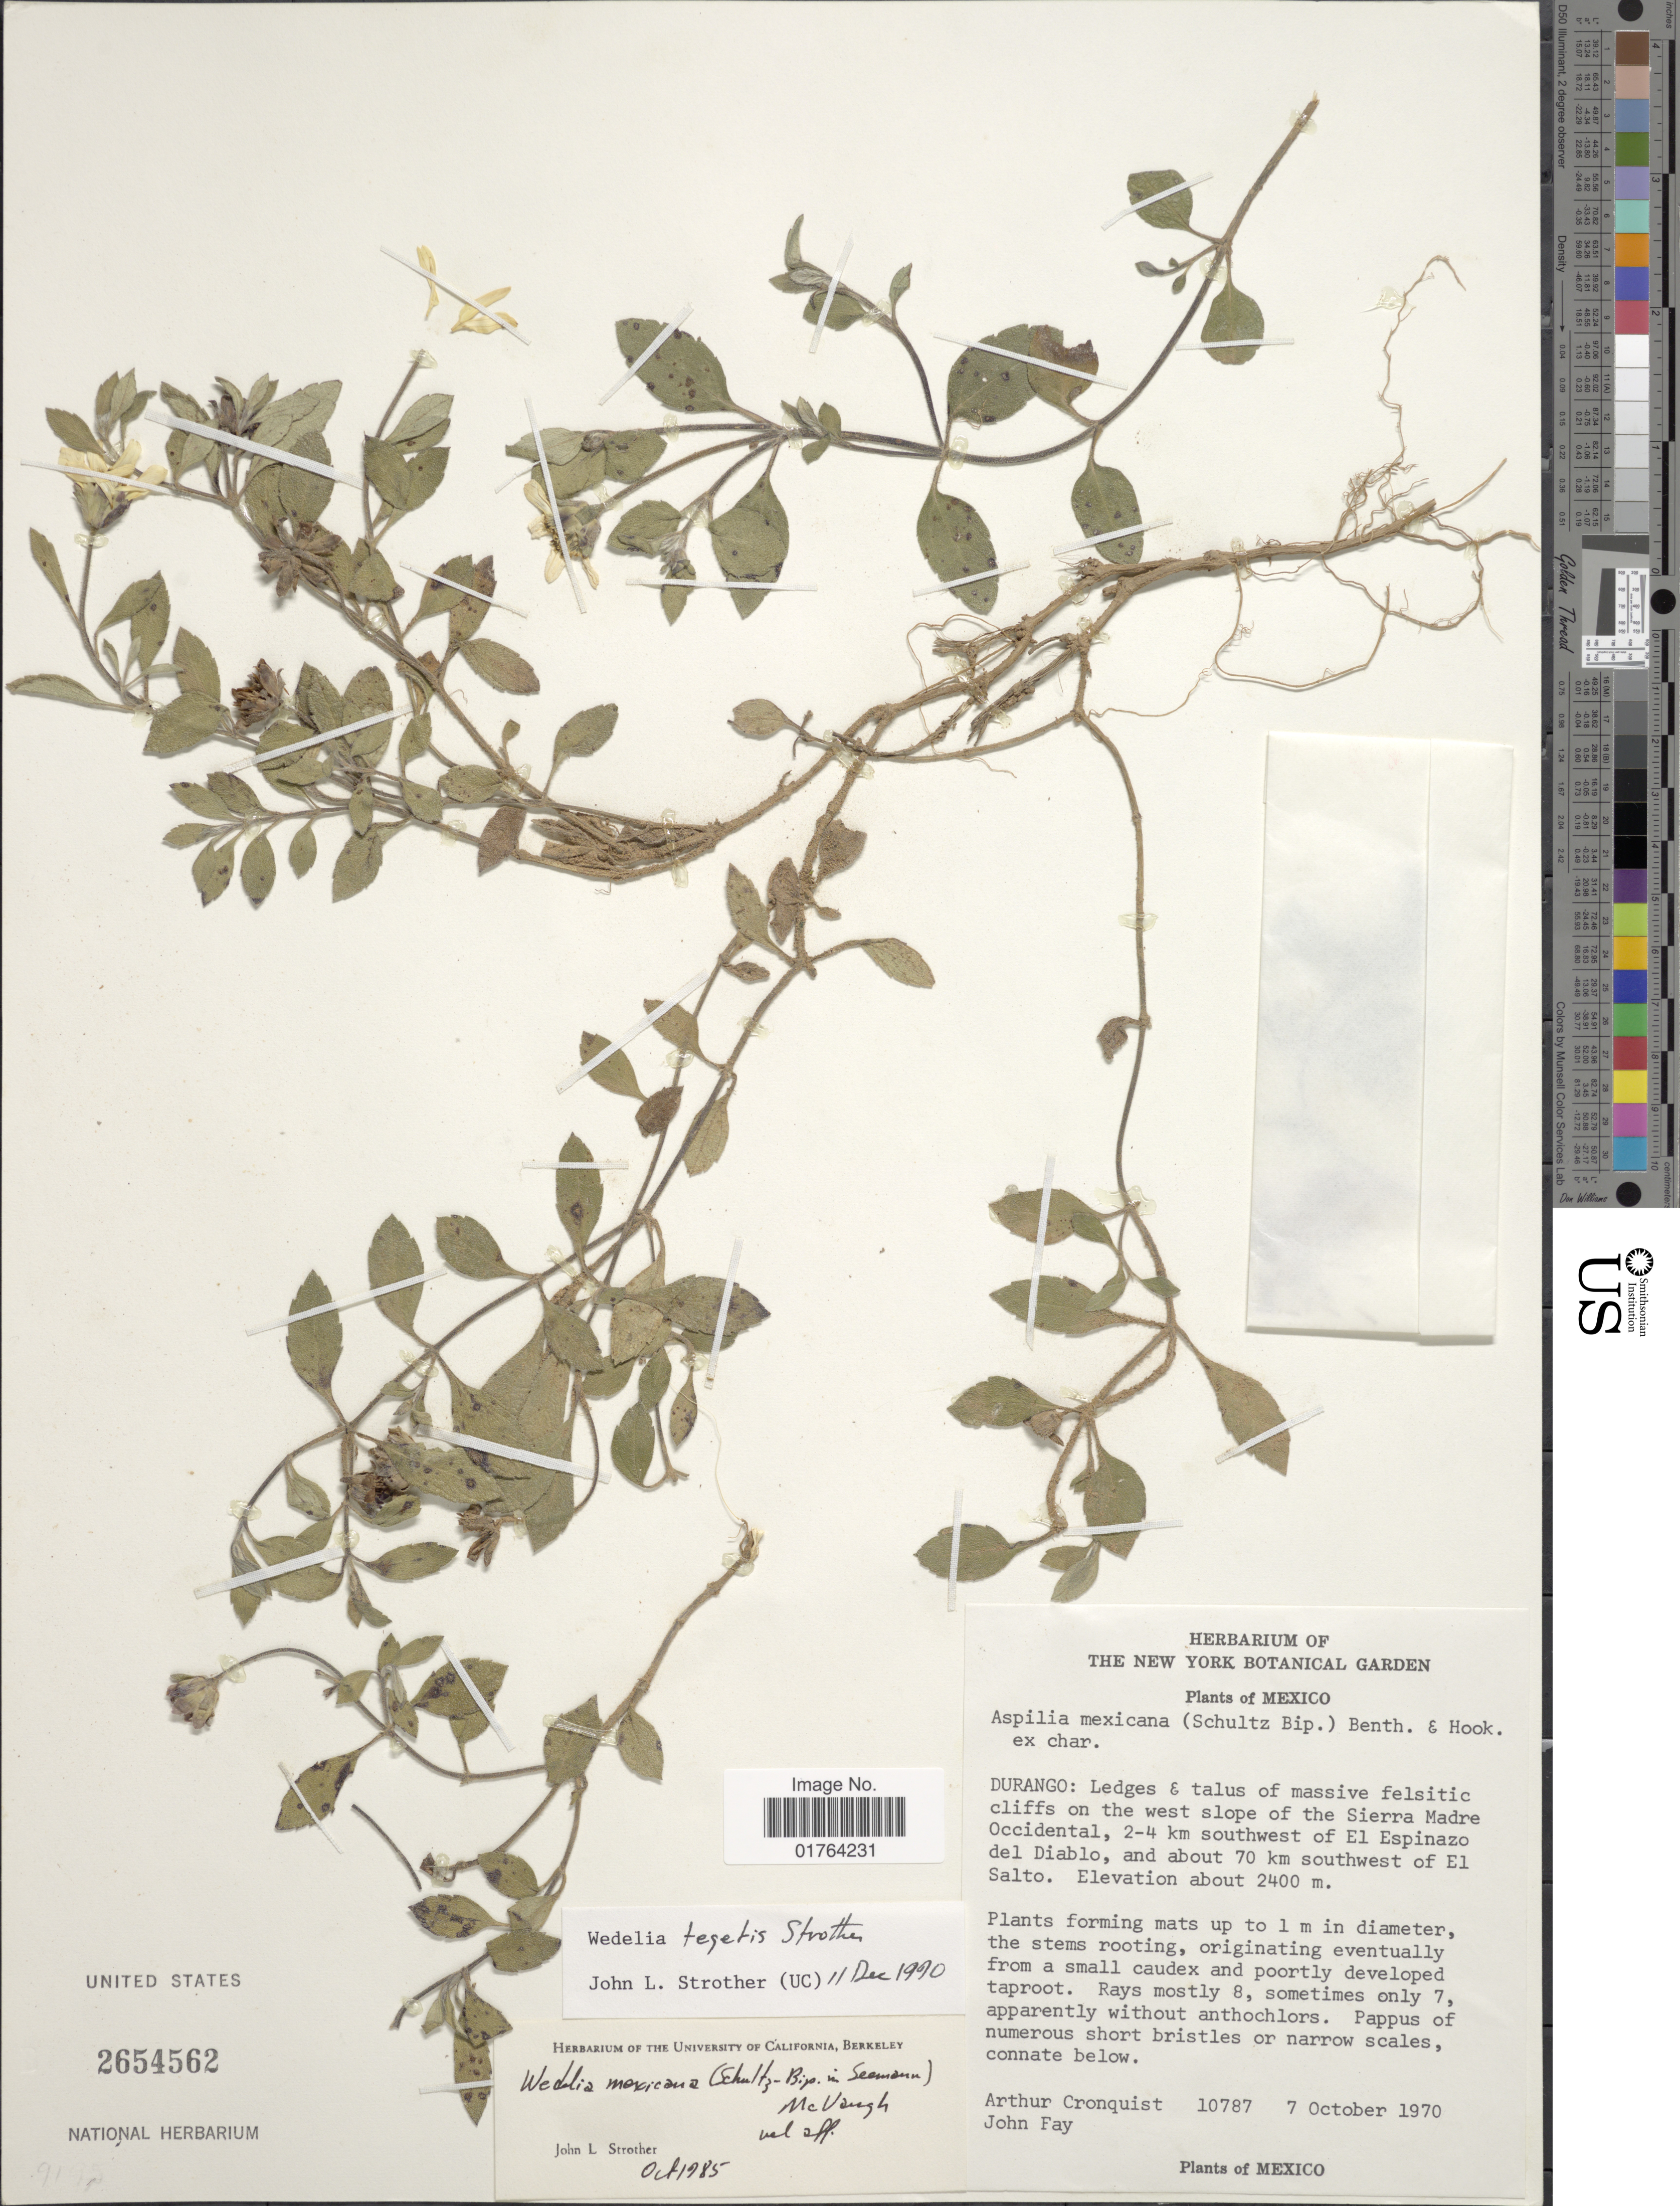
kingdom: Plantae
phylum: Tracheophyta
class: Magnoliopsida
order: Asterales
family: Asteraceae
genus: Wedelia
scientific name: Wedelia tegetis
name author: Strother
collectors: A. J. Cronquist & J. M. Fay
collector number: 10787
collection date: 1970-10-07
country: Mexico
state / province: Durango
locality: Durango: Leges & talus of massive felsitic cliffs on the west slope of the Sierra Madre Occidental, 2.4 km southwest of El Espinazo del Diablo, and about 70 km southwest of El Salto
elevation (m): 2400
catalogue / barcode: US 2654562